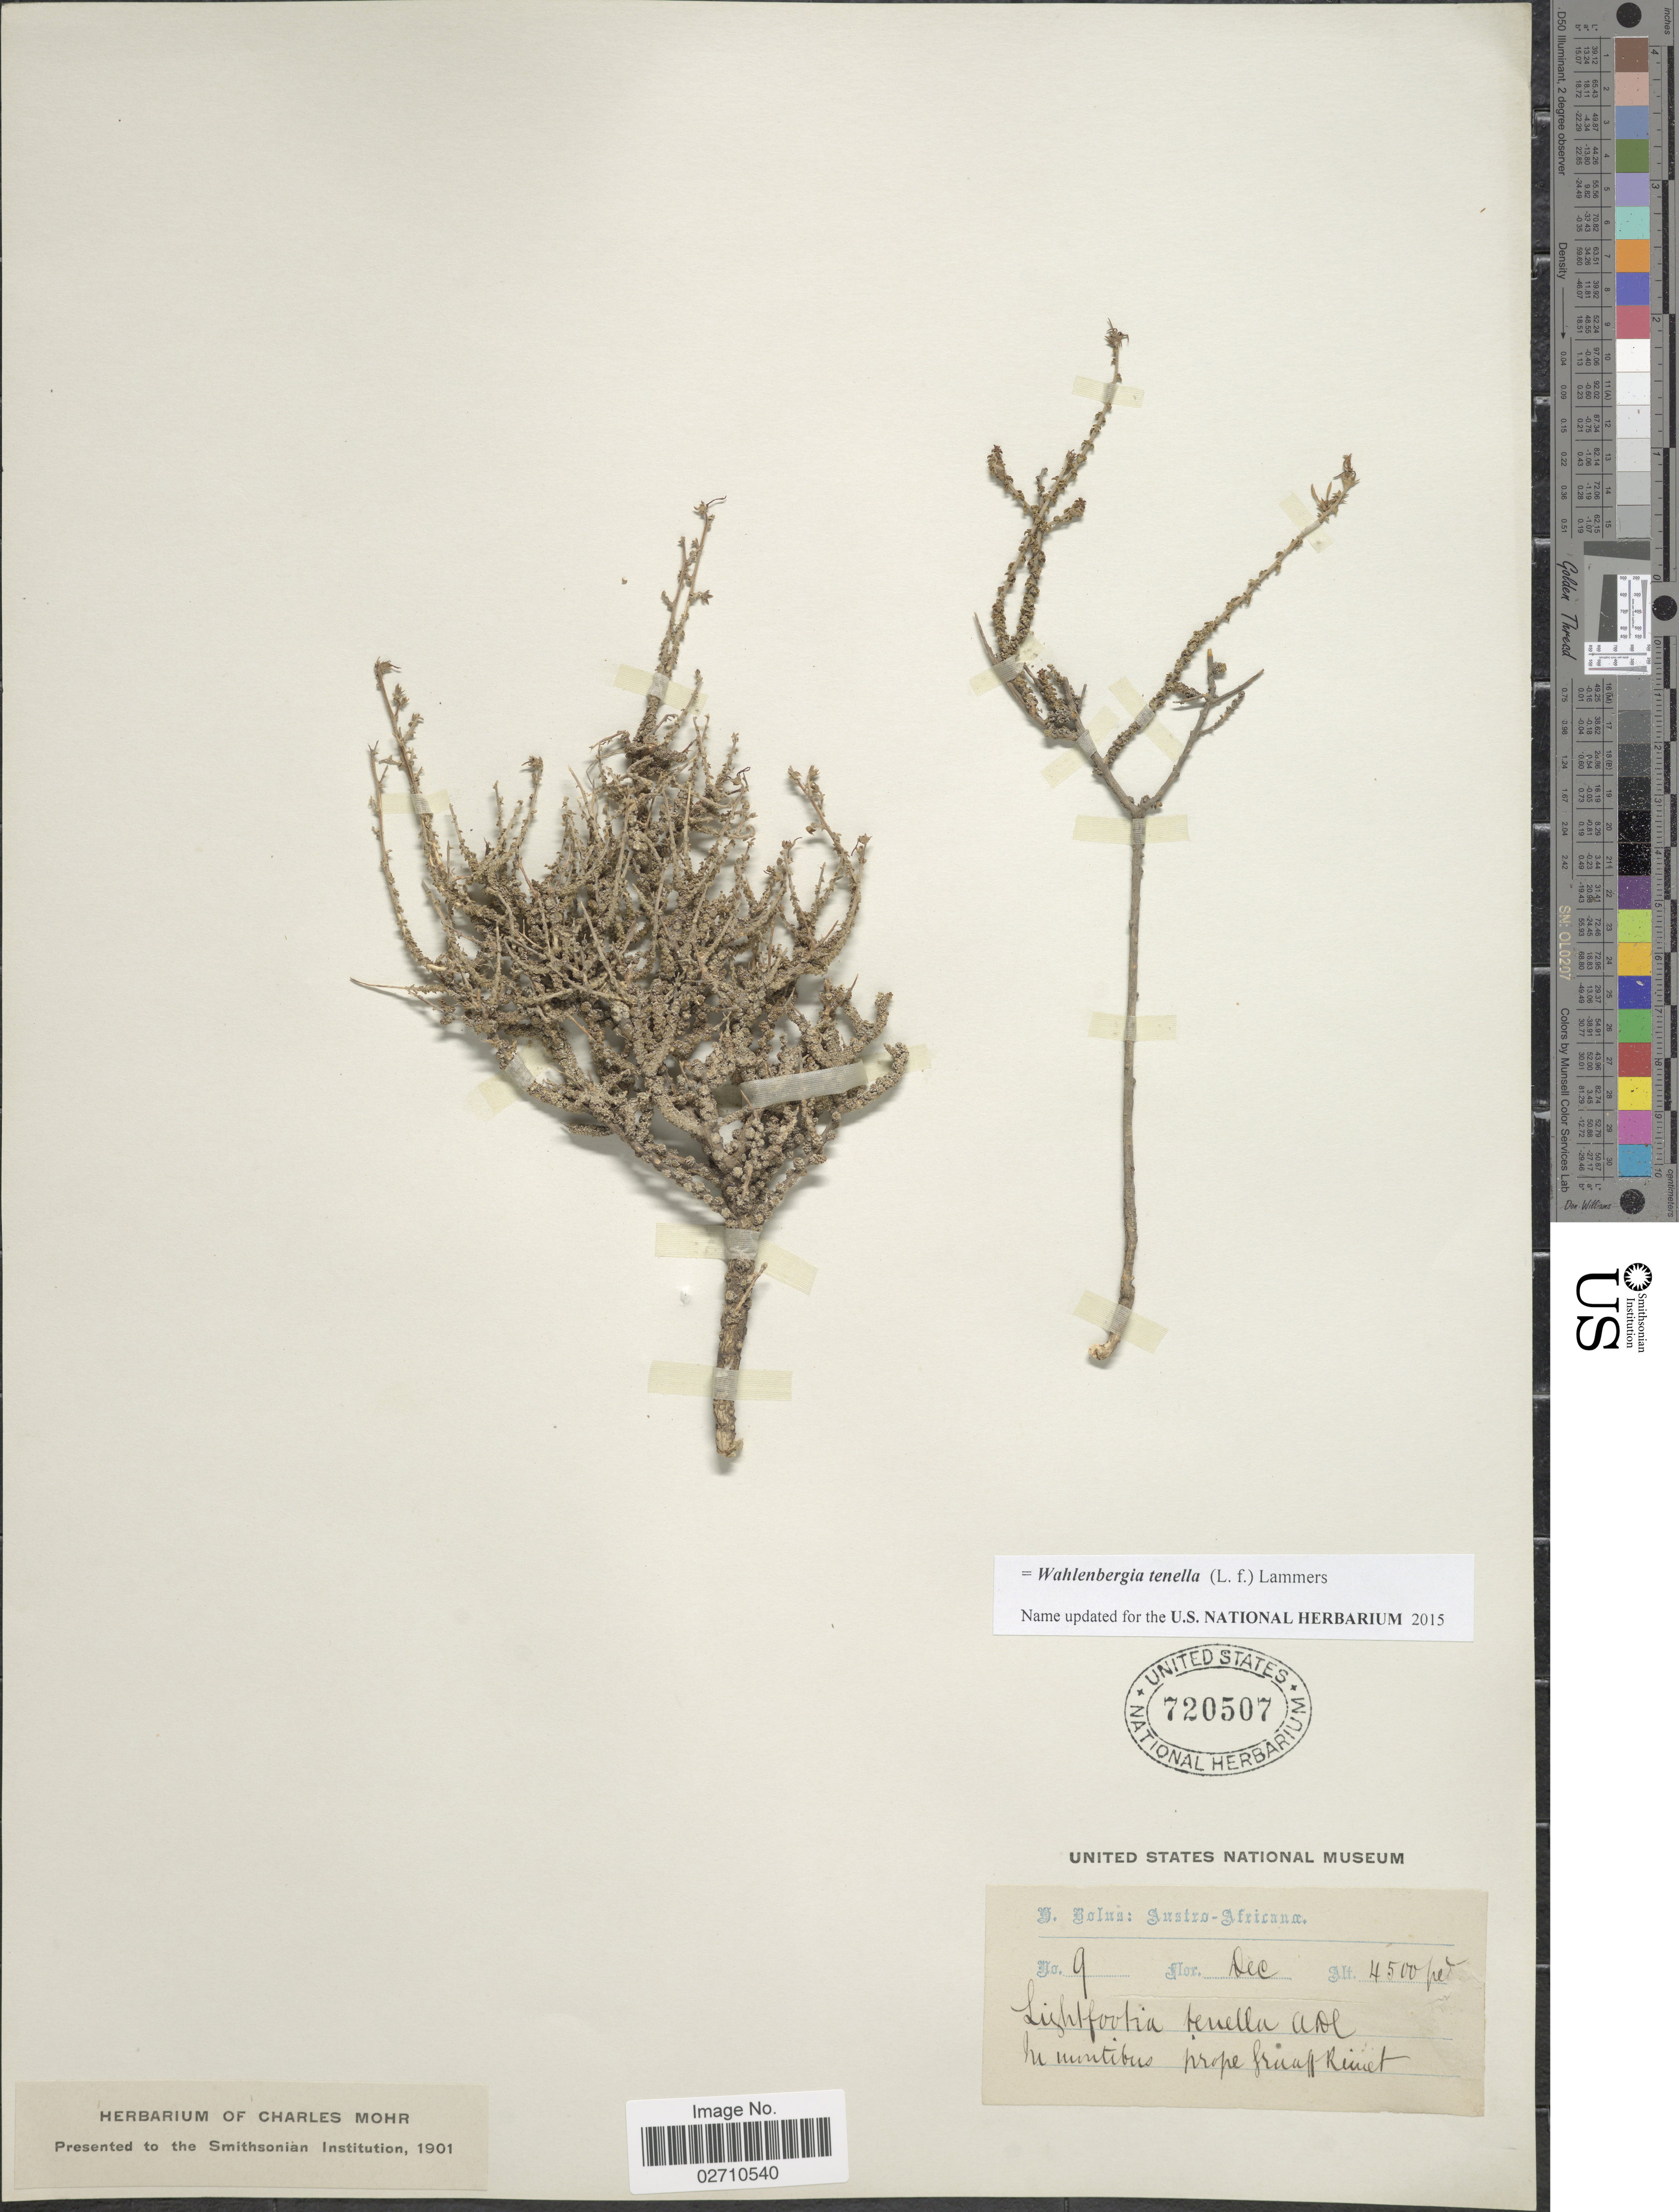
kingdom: Plantae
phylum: Tracheophyta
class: Magnoliopsida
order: Asterales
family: Campanulaceae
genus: Wahlenbergia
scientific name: Wahlenbergia tenella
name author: (L. f.) Lammers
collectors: H. Bolus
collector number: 9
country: South Africa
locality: Austro-Africanae, In montibus prope Fruu Riuet [interpreted]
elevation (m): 1372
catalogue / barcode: US 720507